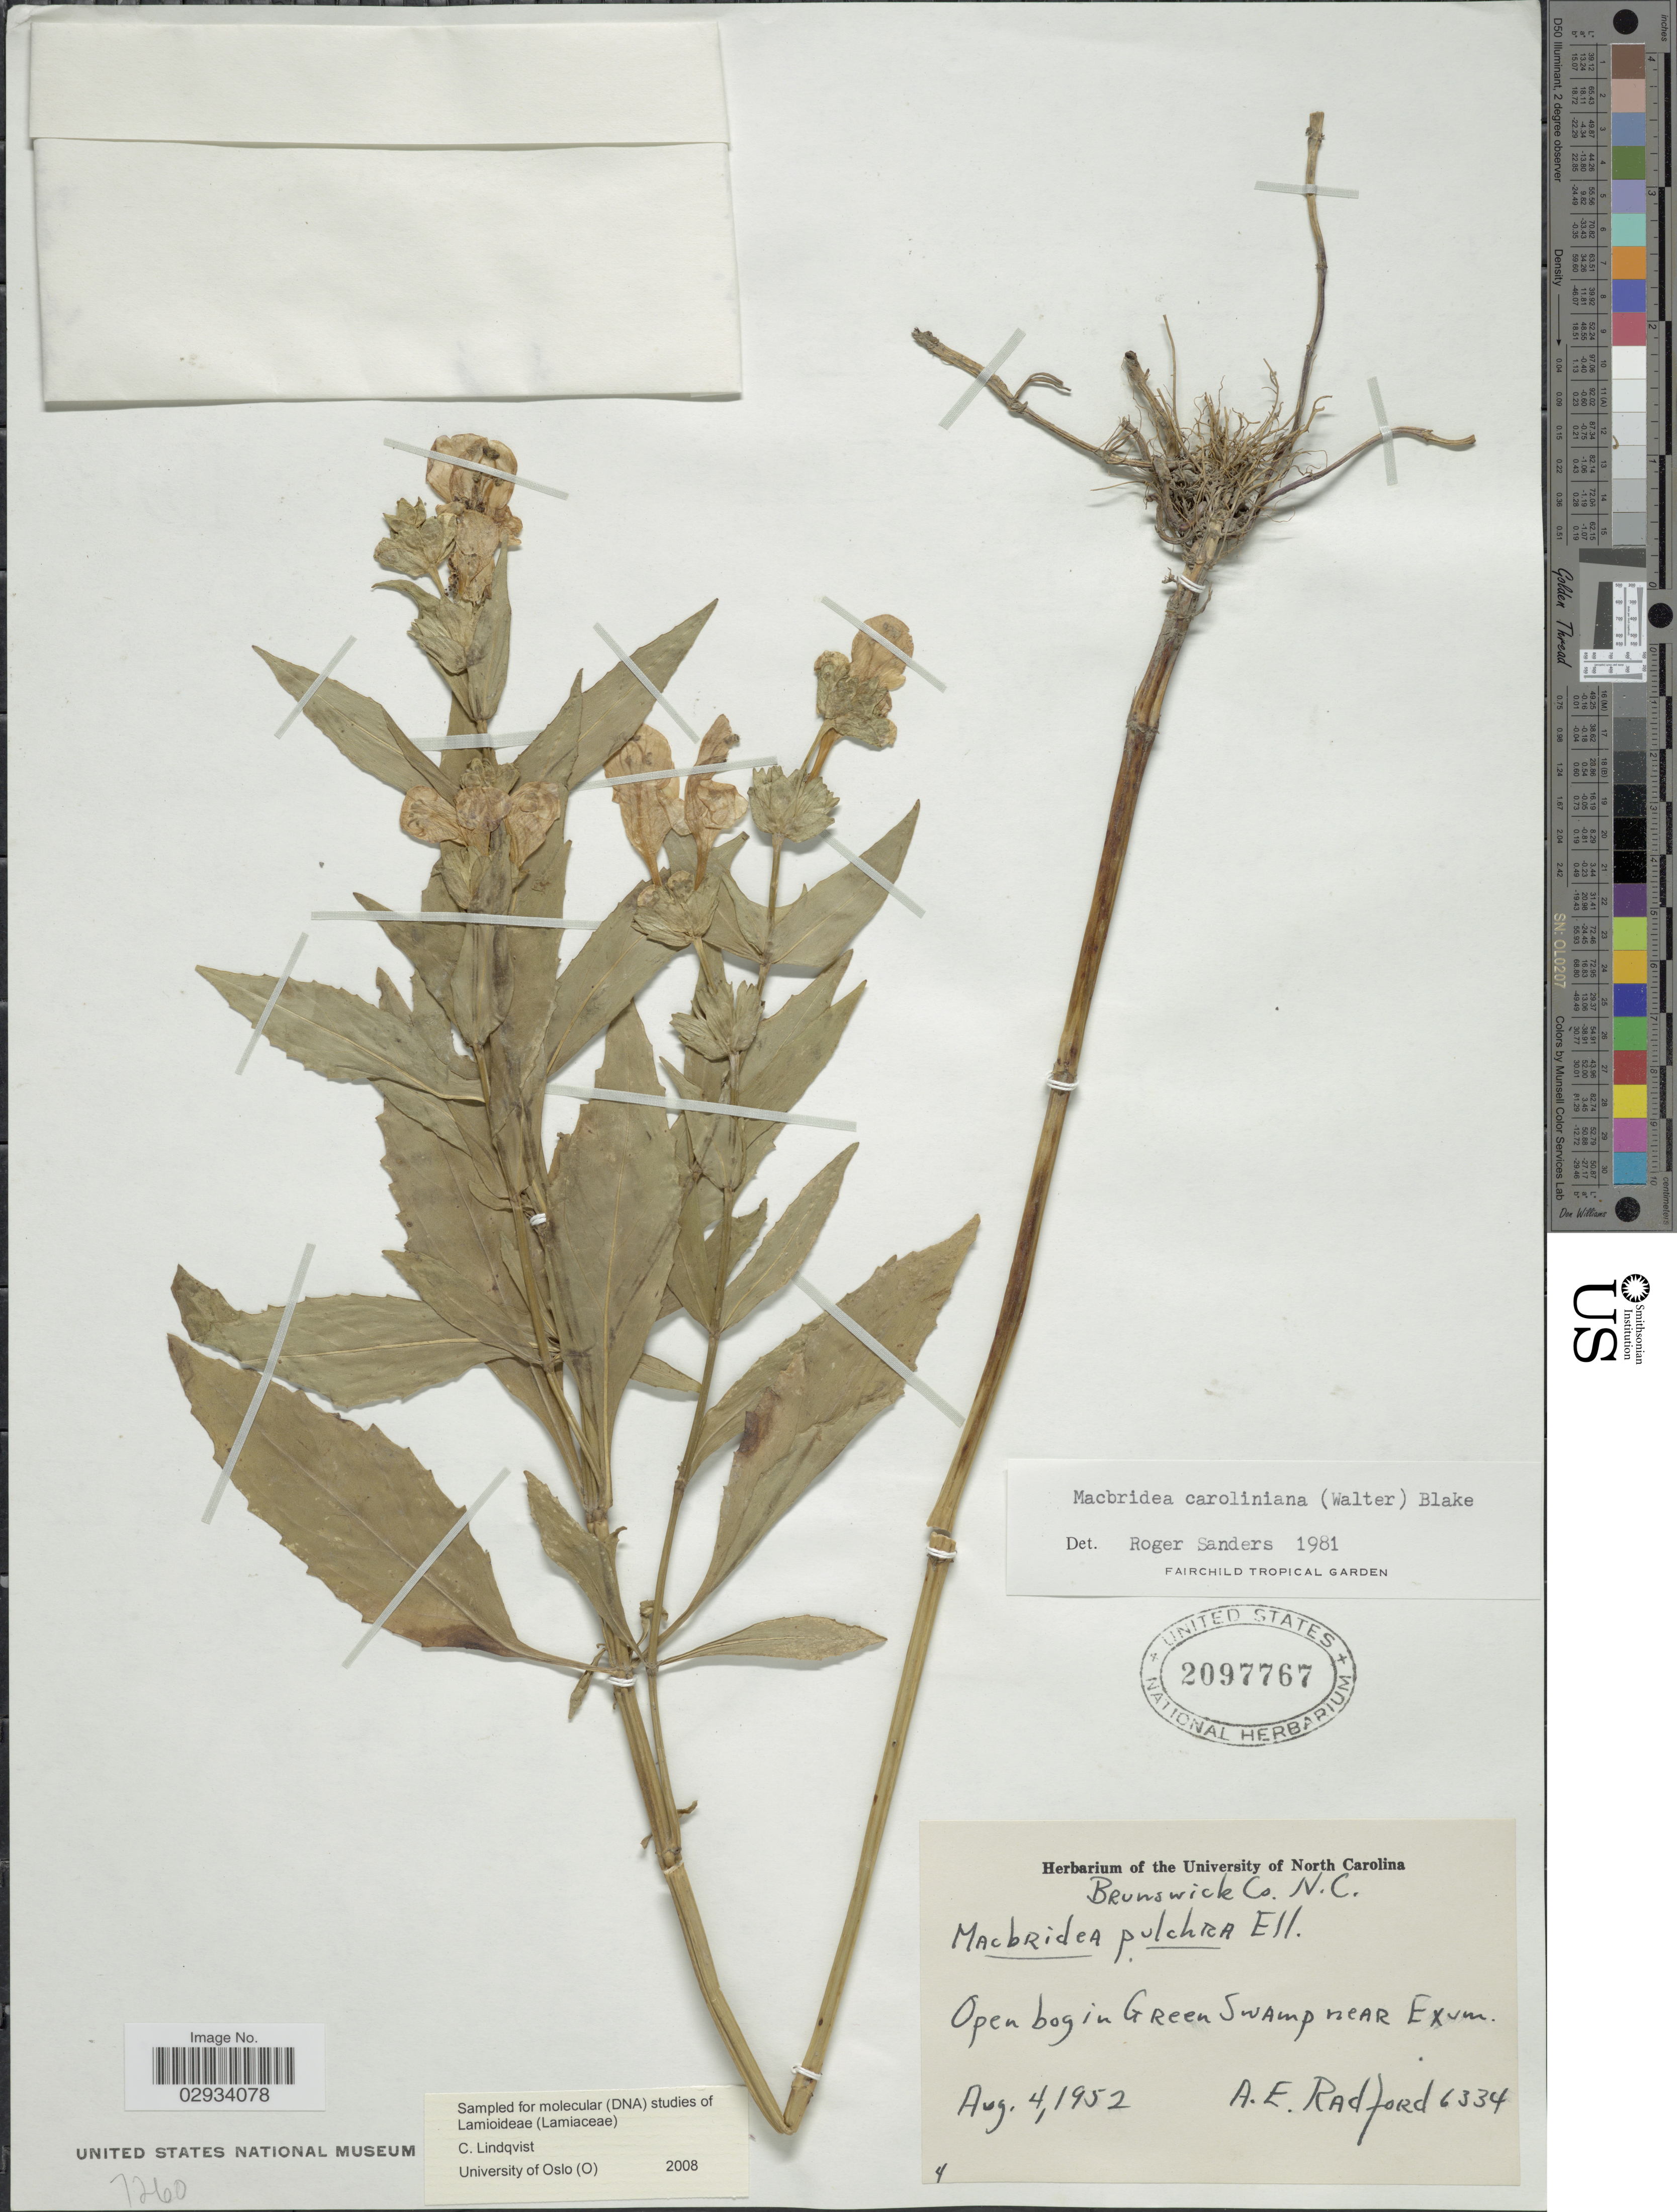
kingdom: Plantae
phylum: Tracheophyta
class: Magnoliopsida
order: Lamiales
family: Lamiaceae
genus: Macbridea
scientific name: Macbridea caroliniana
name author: (Walter) S.F. Blake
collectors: A. E. Radford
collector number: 6334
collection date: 1952-08-04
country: United States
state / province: North Carolina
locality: Brunswick Co., N.C. Green Swamp near Exum.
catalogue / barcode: US 2097767